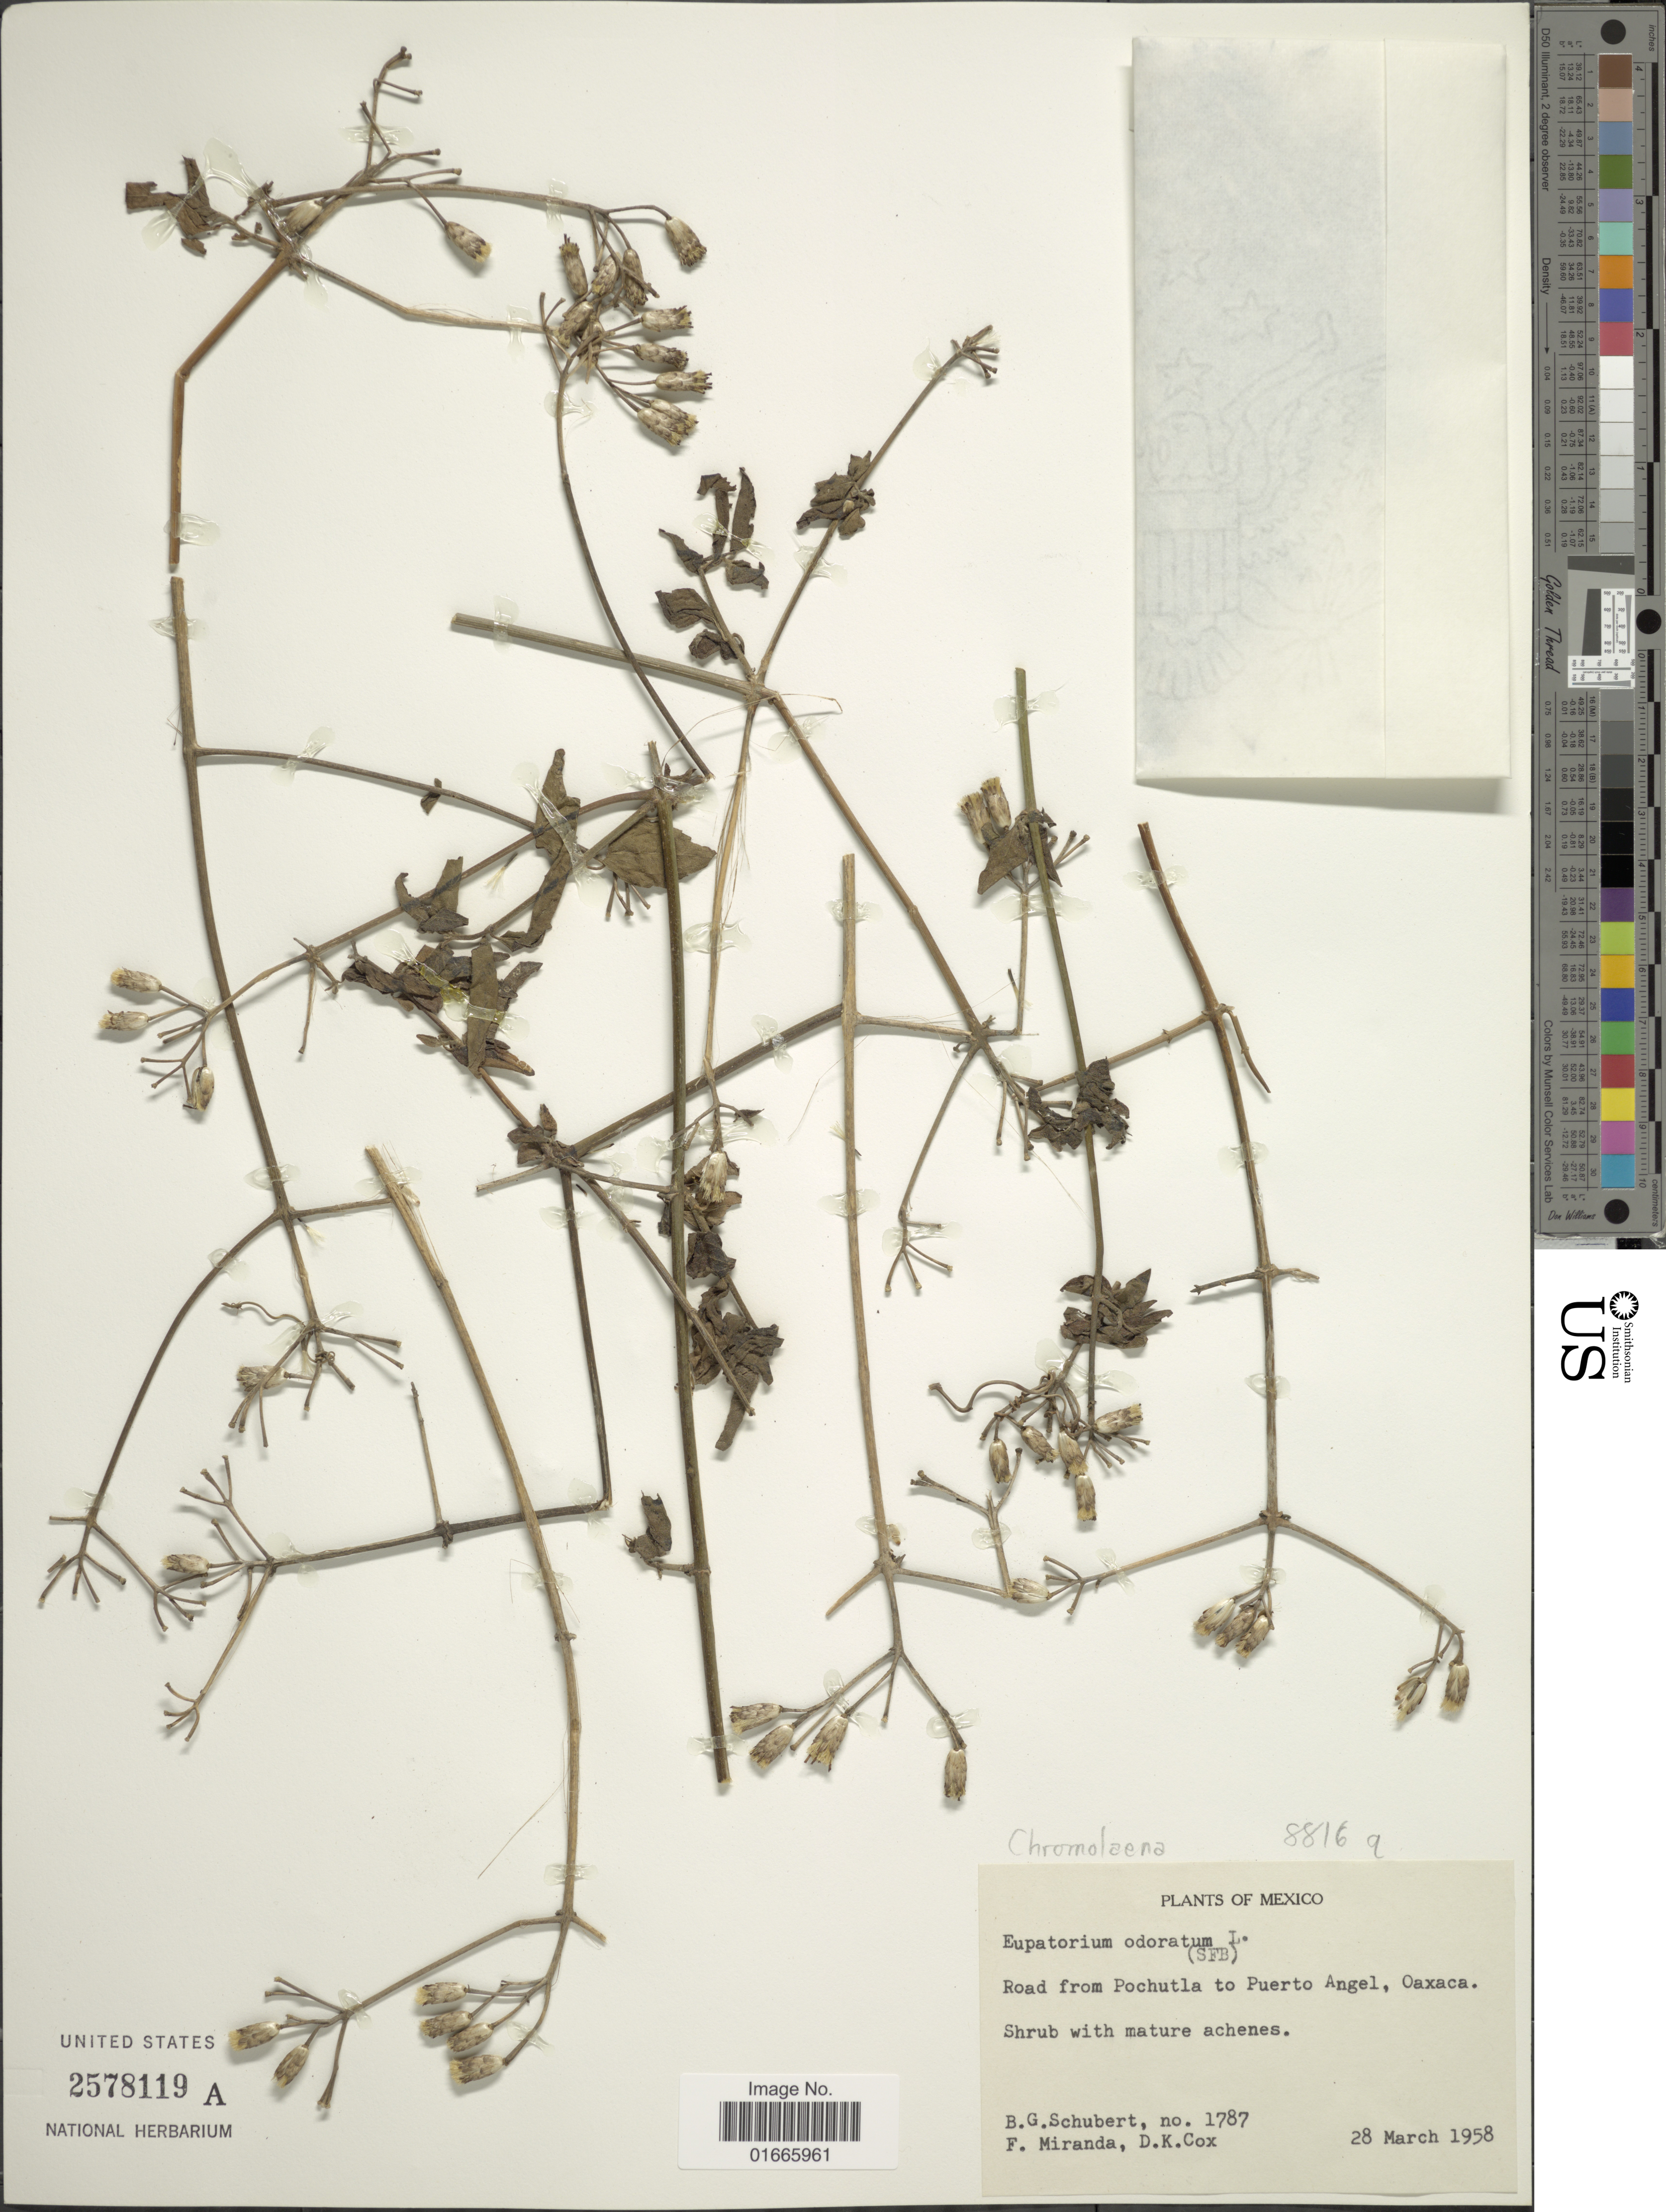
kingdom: Plantae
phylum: Tracheophyta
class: Magnoliopsida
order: Asterales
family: Asteraceae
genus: Chromolaena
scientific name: Chromolaena odorata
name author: (L.) R.M. King & H. Rob.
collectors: B. Schubert, F. Miranda & D. Cox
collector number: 1787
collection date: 1958-04-28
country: Mexico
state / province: Oaxaca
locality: Road from Pochutla to Puerto Angel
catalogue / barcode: US 2578119A